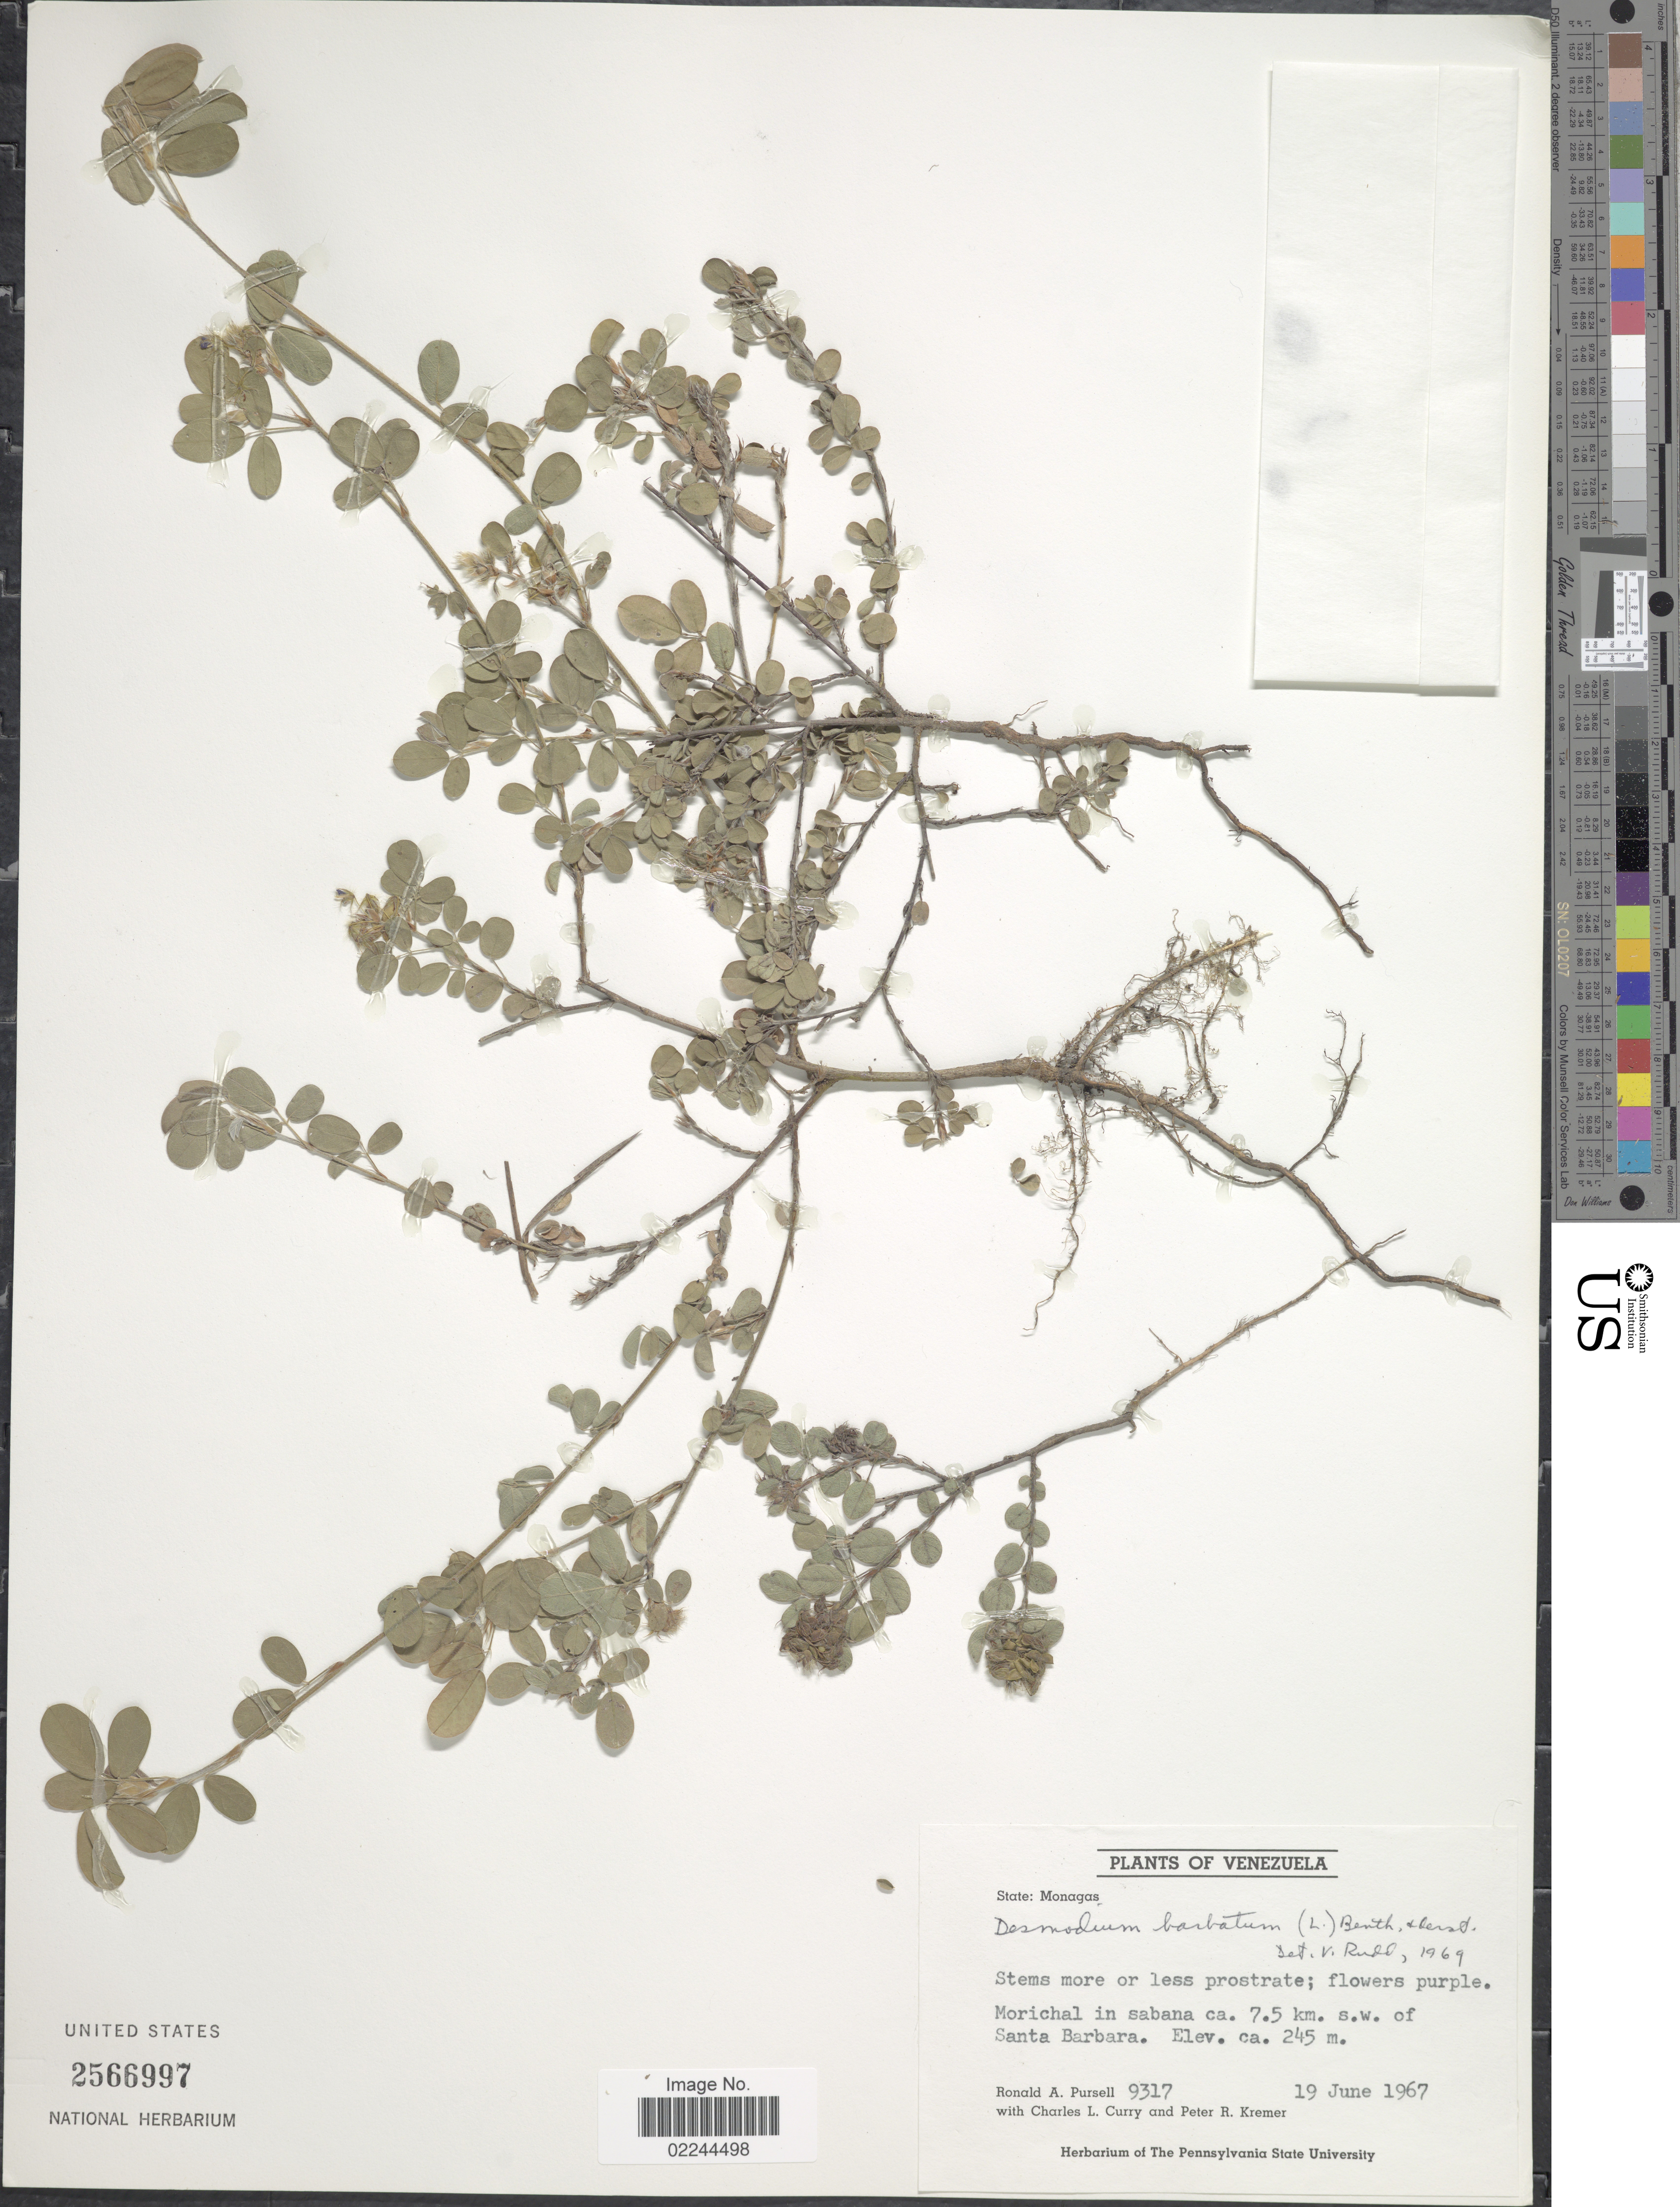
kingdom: Plantae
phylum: Tracheophyta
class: Magnoliopsida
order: Fabales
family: Fabaceae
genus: Grona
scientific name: Grona barbata var. barbata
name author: (L.) H. Ohashi & K. Ohashi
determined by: Strong, Mark T., (BOT), Smithsonian Institution - National Museum of Natural History (UNITED STATES)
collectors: R. A. Pursell, C. L. Curry & P. Kremer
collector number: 9317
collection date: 1967-06-19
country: Venezuela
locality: Morichal in sabana ca. 7.5 km. s.w. of Santa Barbara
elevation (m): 245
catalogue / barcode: US 2566997